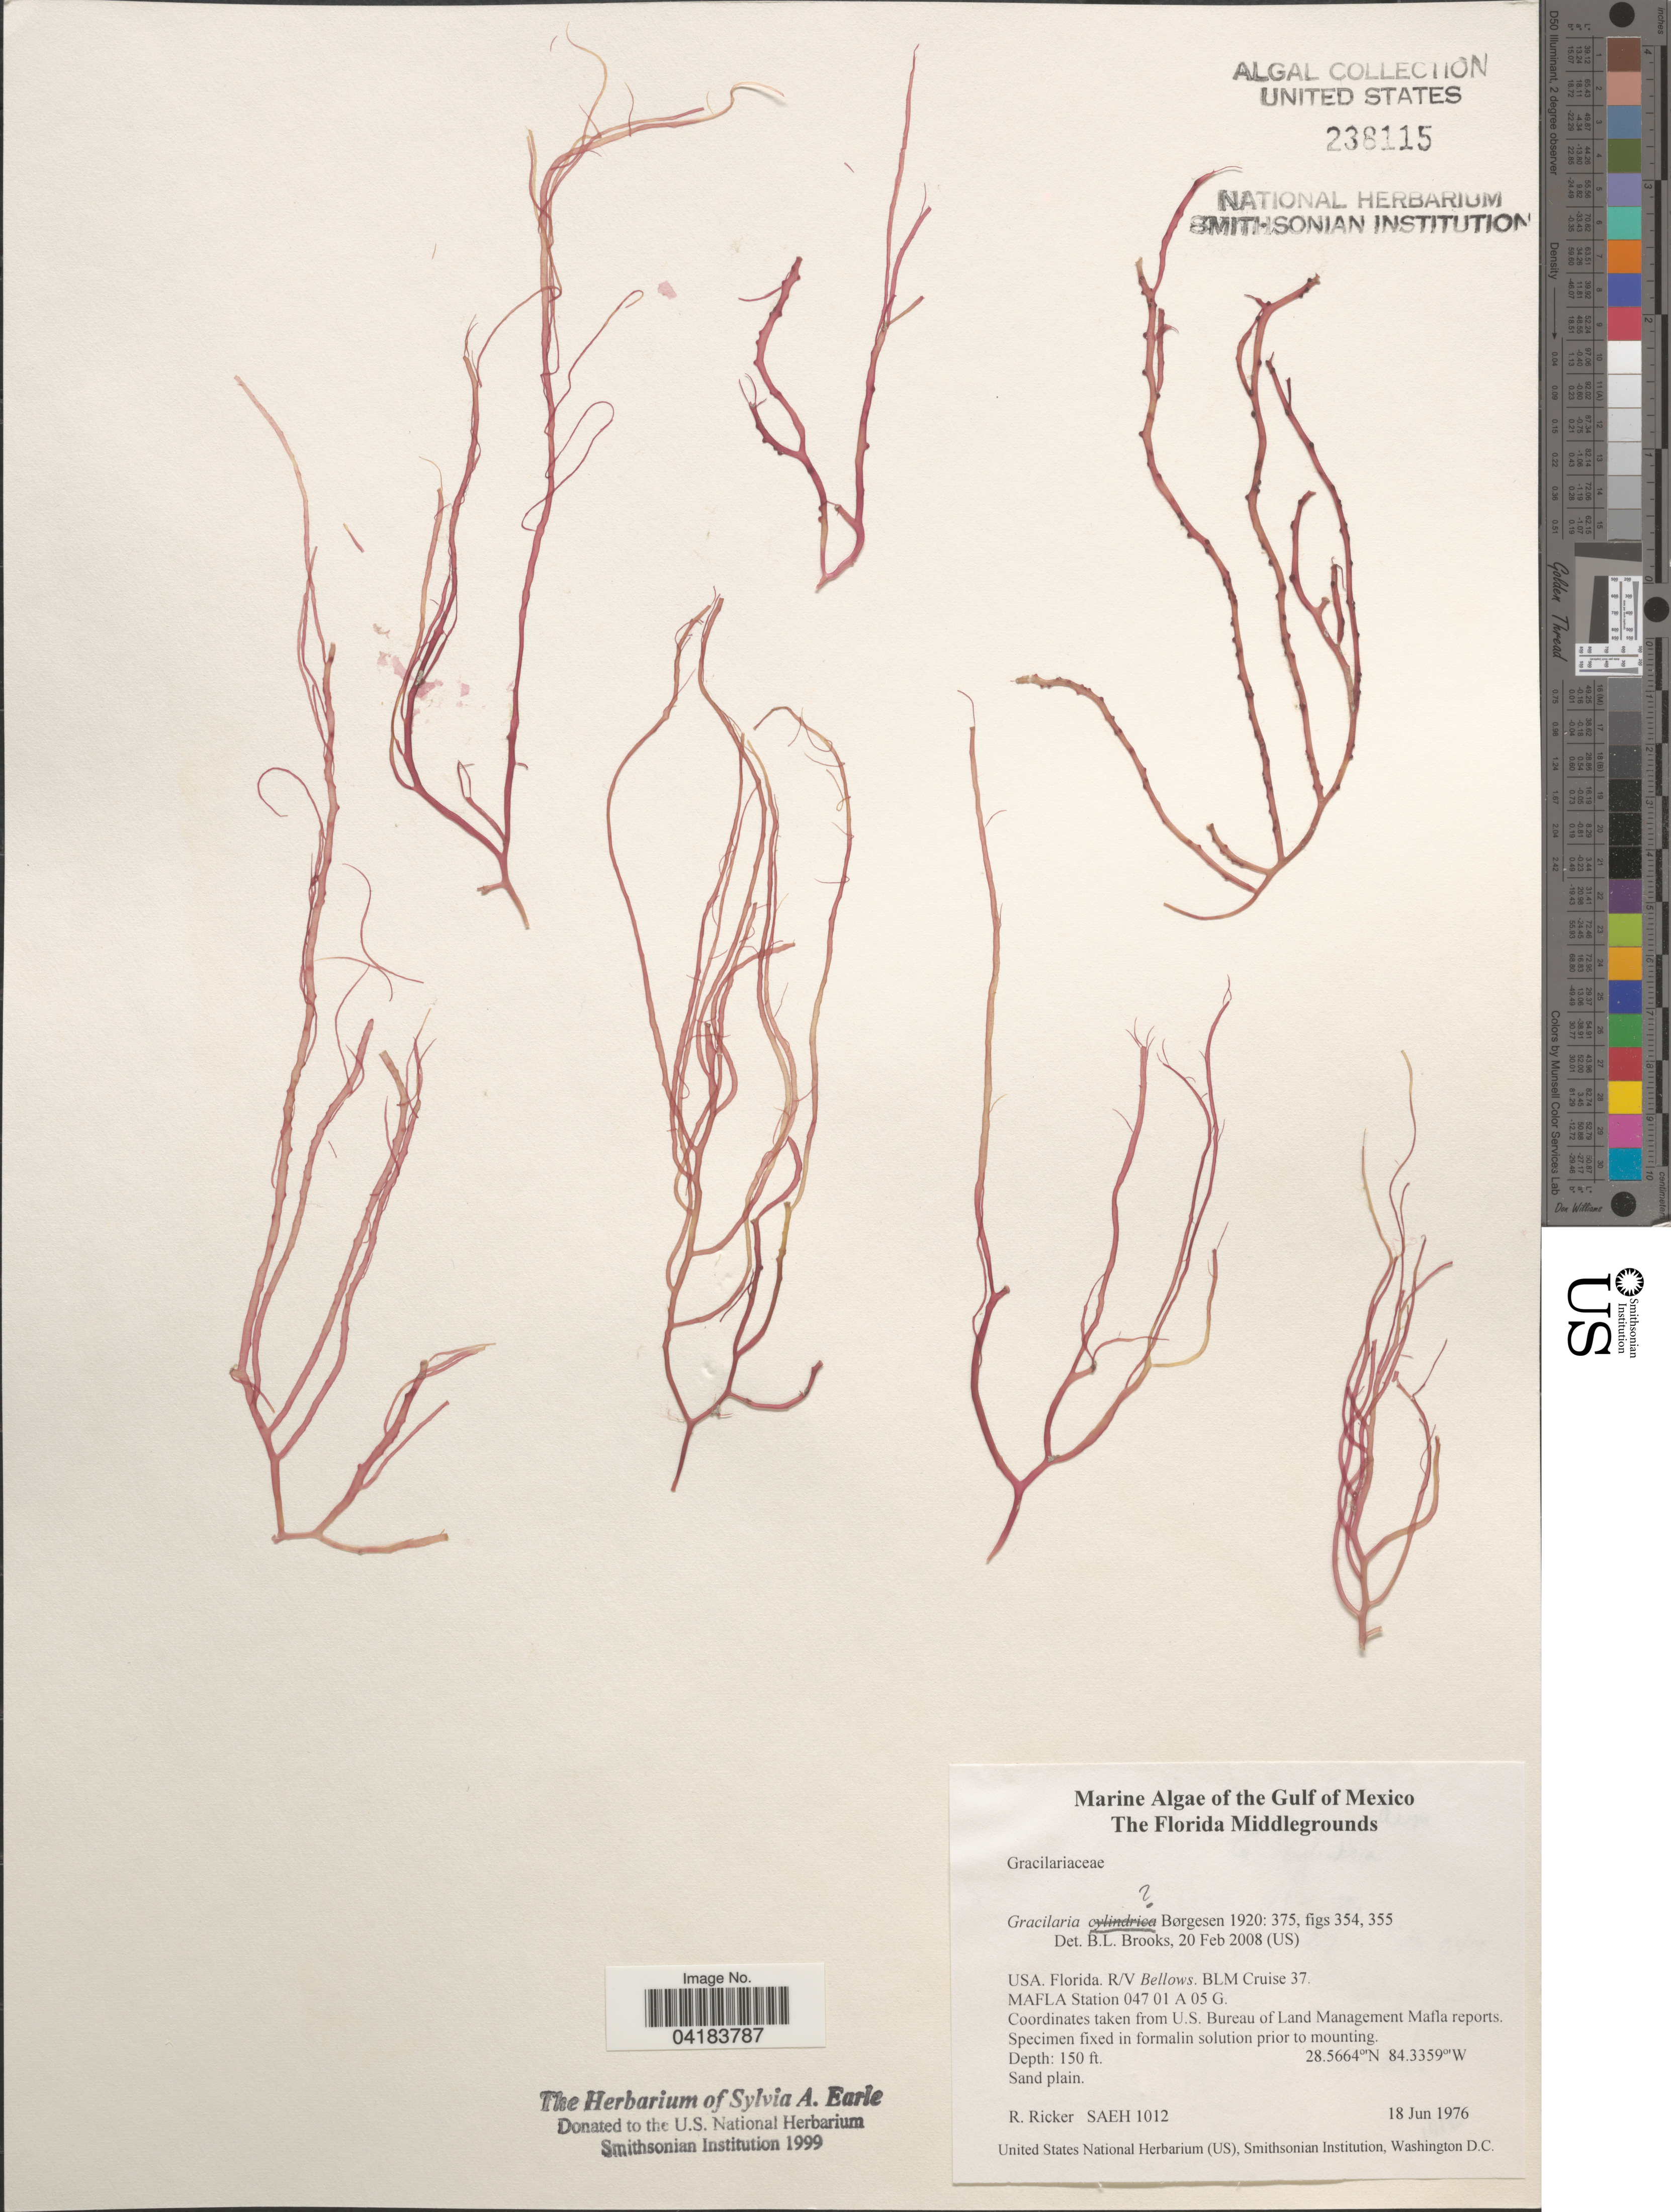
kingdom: Plantae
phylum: Rhodophyta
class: Florideophyceae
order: Gracilariales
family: Gracilariaceae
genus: Gracilaria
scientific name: Gracilaria sp.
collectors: R. Ricker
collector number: SAEH1012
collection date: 1976-06-18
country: United States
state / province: Florida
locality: Gulf of Mexico. The Florida Middlegrounds. R/V Bellows. BLM Cruise 37. MAFLA Station 047 01 A 05 G.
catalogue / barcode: US 238115